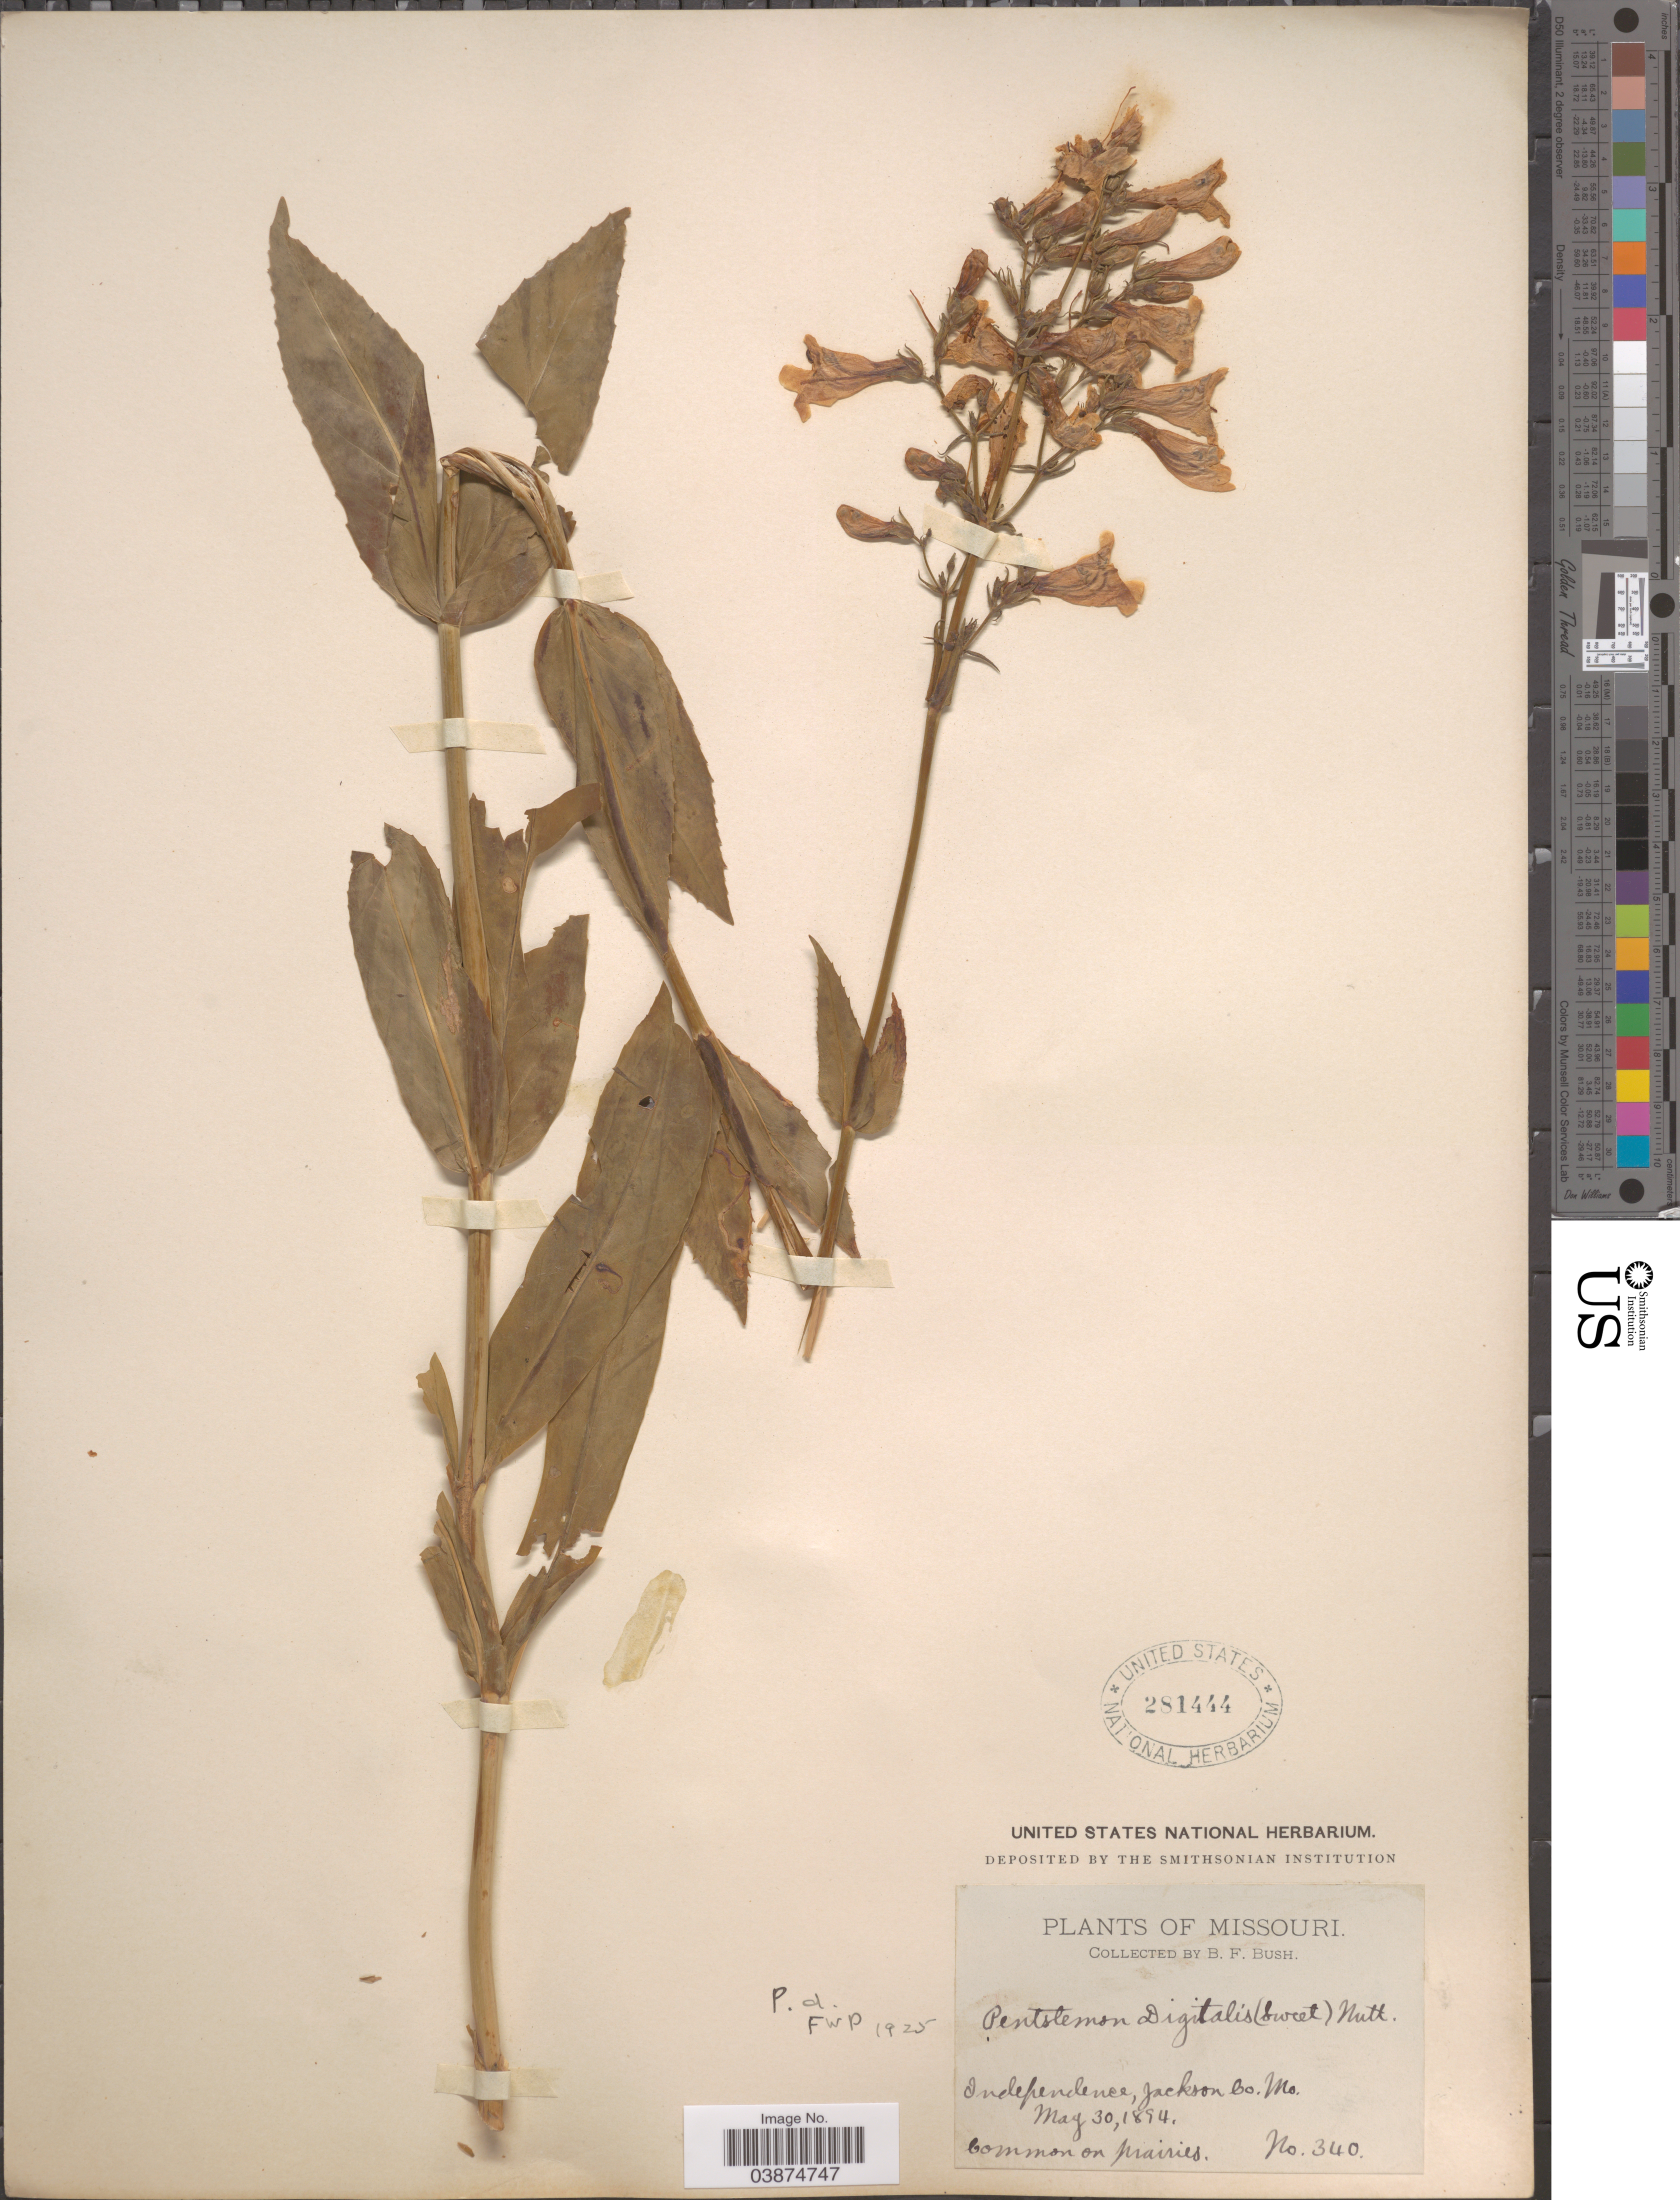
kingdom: Plantae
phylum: Tracheophyta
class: Magnoliopsida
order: Lamiales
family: Plantaginaceae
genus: Penstemon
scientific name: Penstemon digitalis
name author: Nutt. ex Sims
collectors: B. F. Bush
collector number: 340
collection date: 1894-05-30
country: United States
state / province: Missouri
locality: Independence, Jackson Co.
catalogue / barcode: US 281444